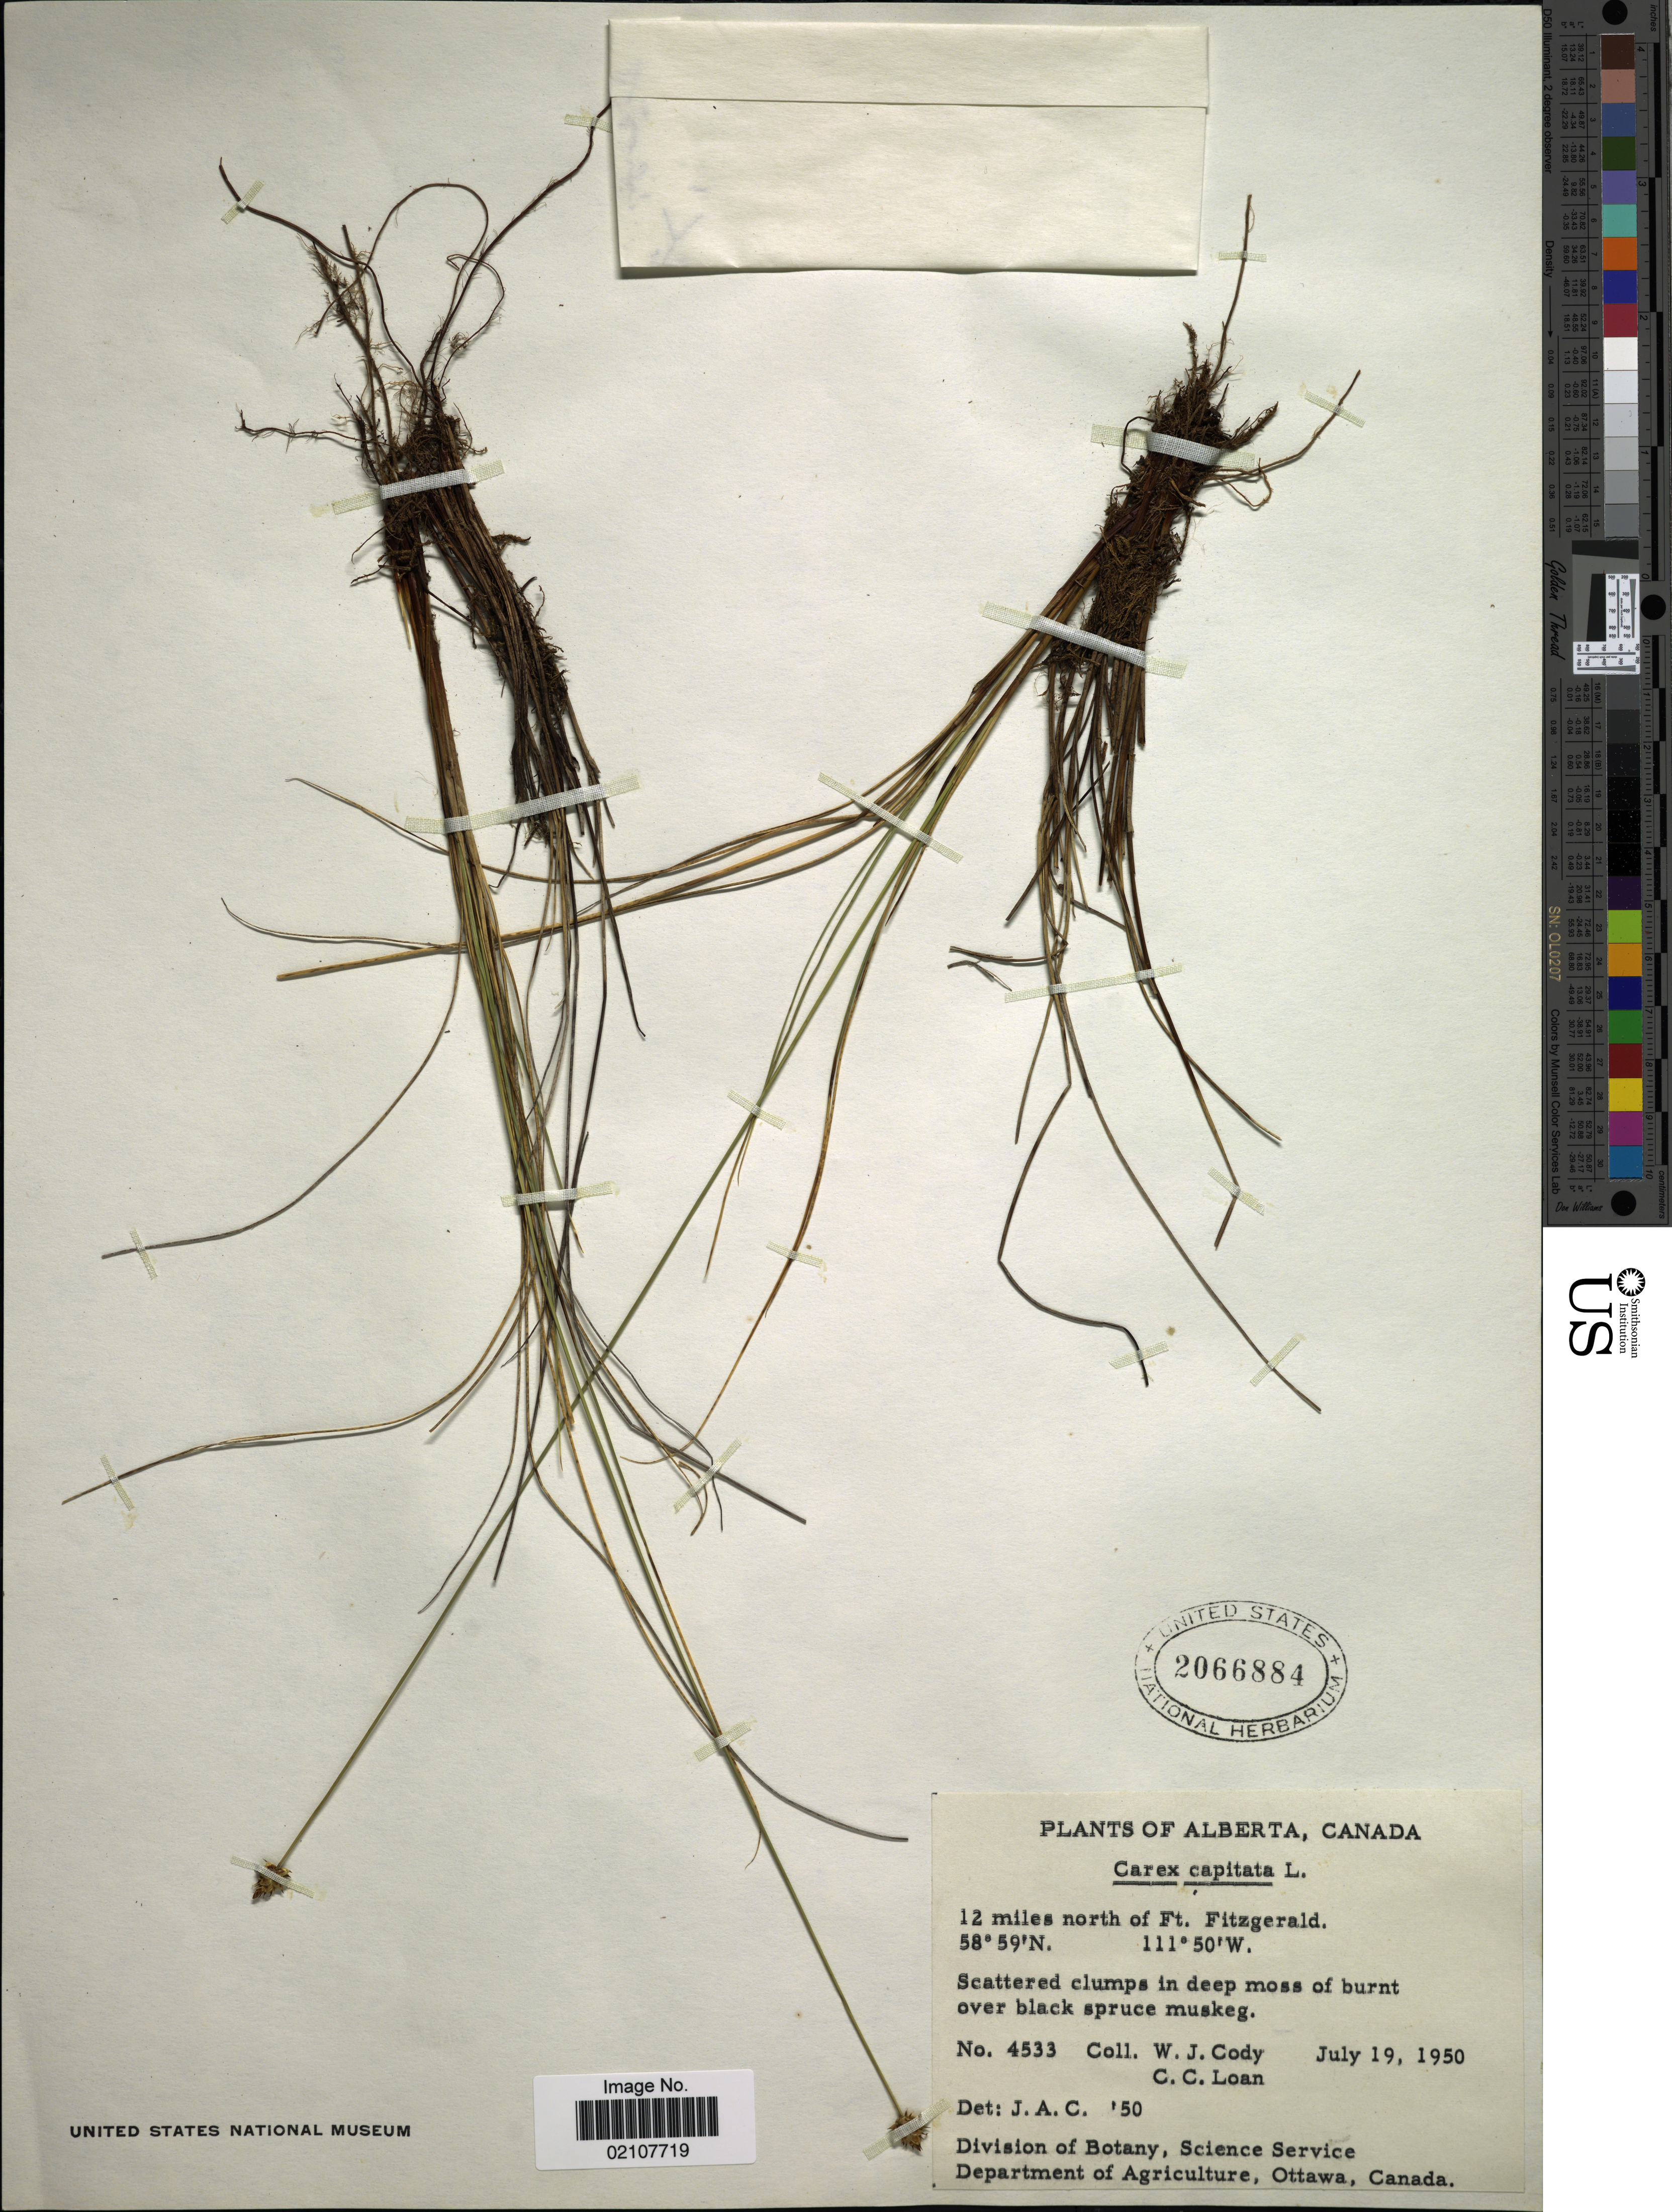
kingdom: Plantae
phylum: Tracheophyta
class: Liliopsida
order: Poales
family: Cyperaceae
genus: Carex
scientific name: Carex capitata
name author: L.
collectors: W. Cody & C. Loan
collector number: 4533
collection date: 1950-07-19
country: Canada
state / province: Alberta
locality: Alberta, Canada.12 miles north of Ft. Fitzgerald.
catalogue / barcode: US 2066884